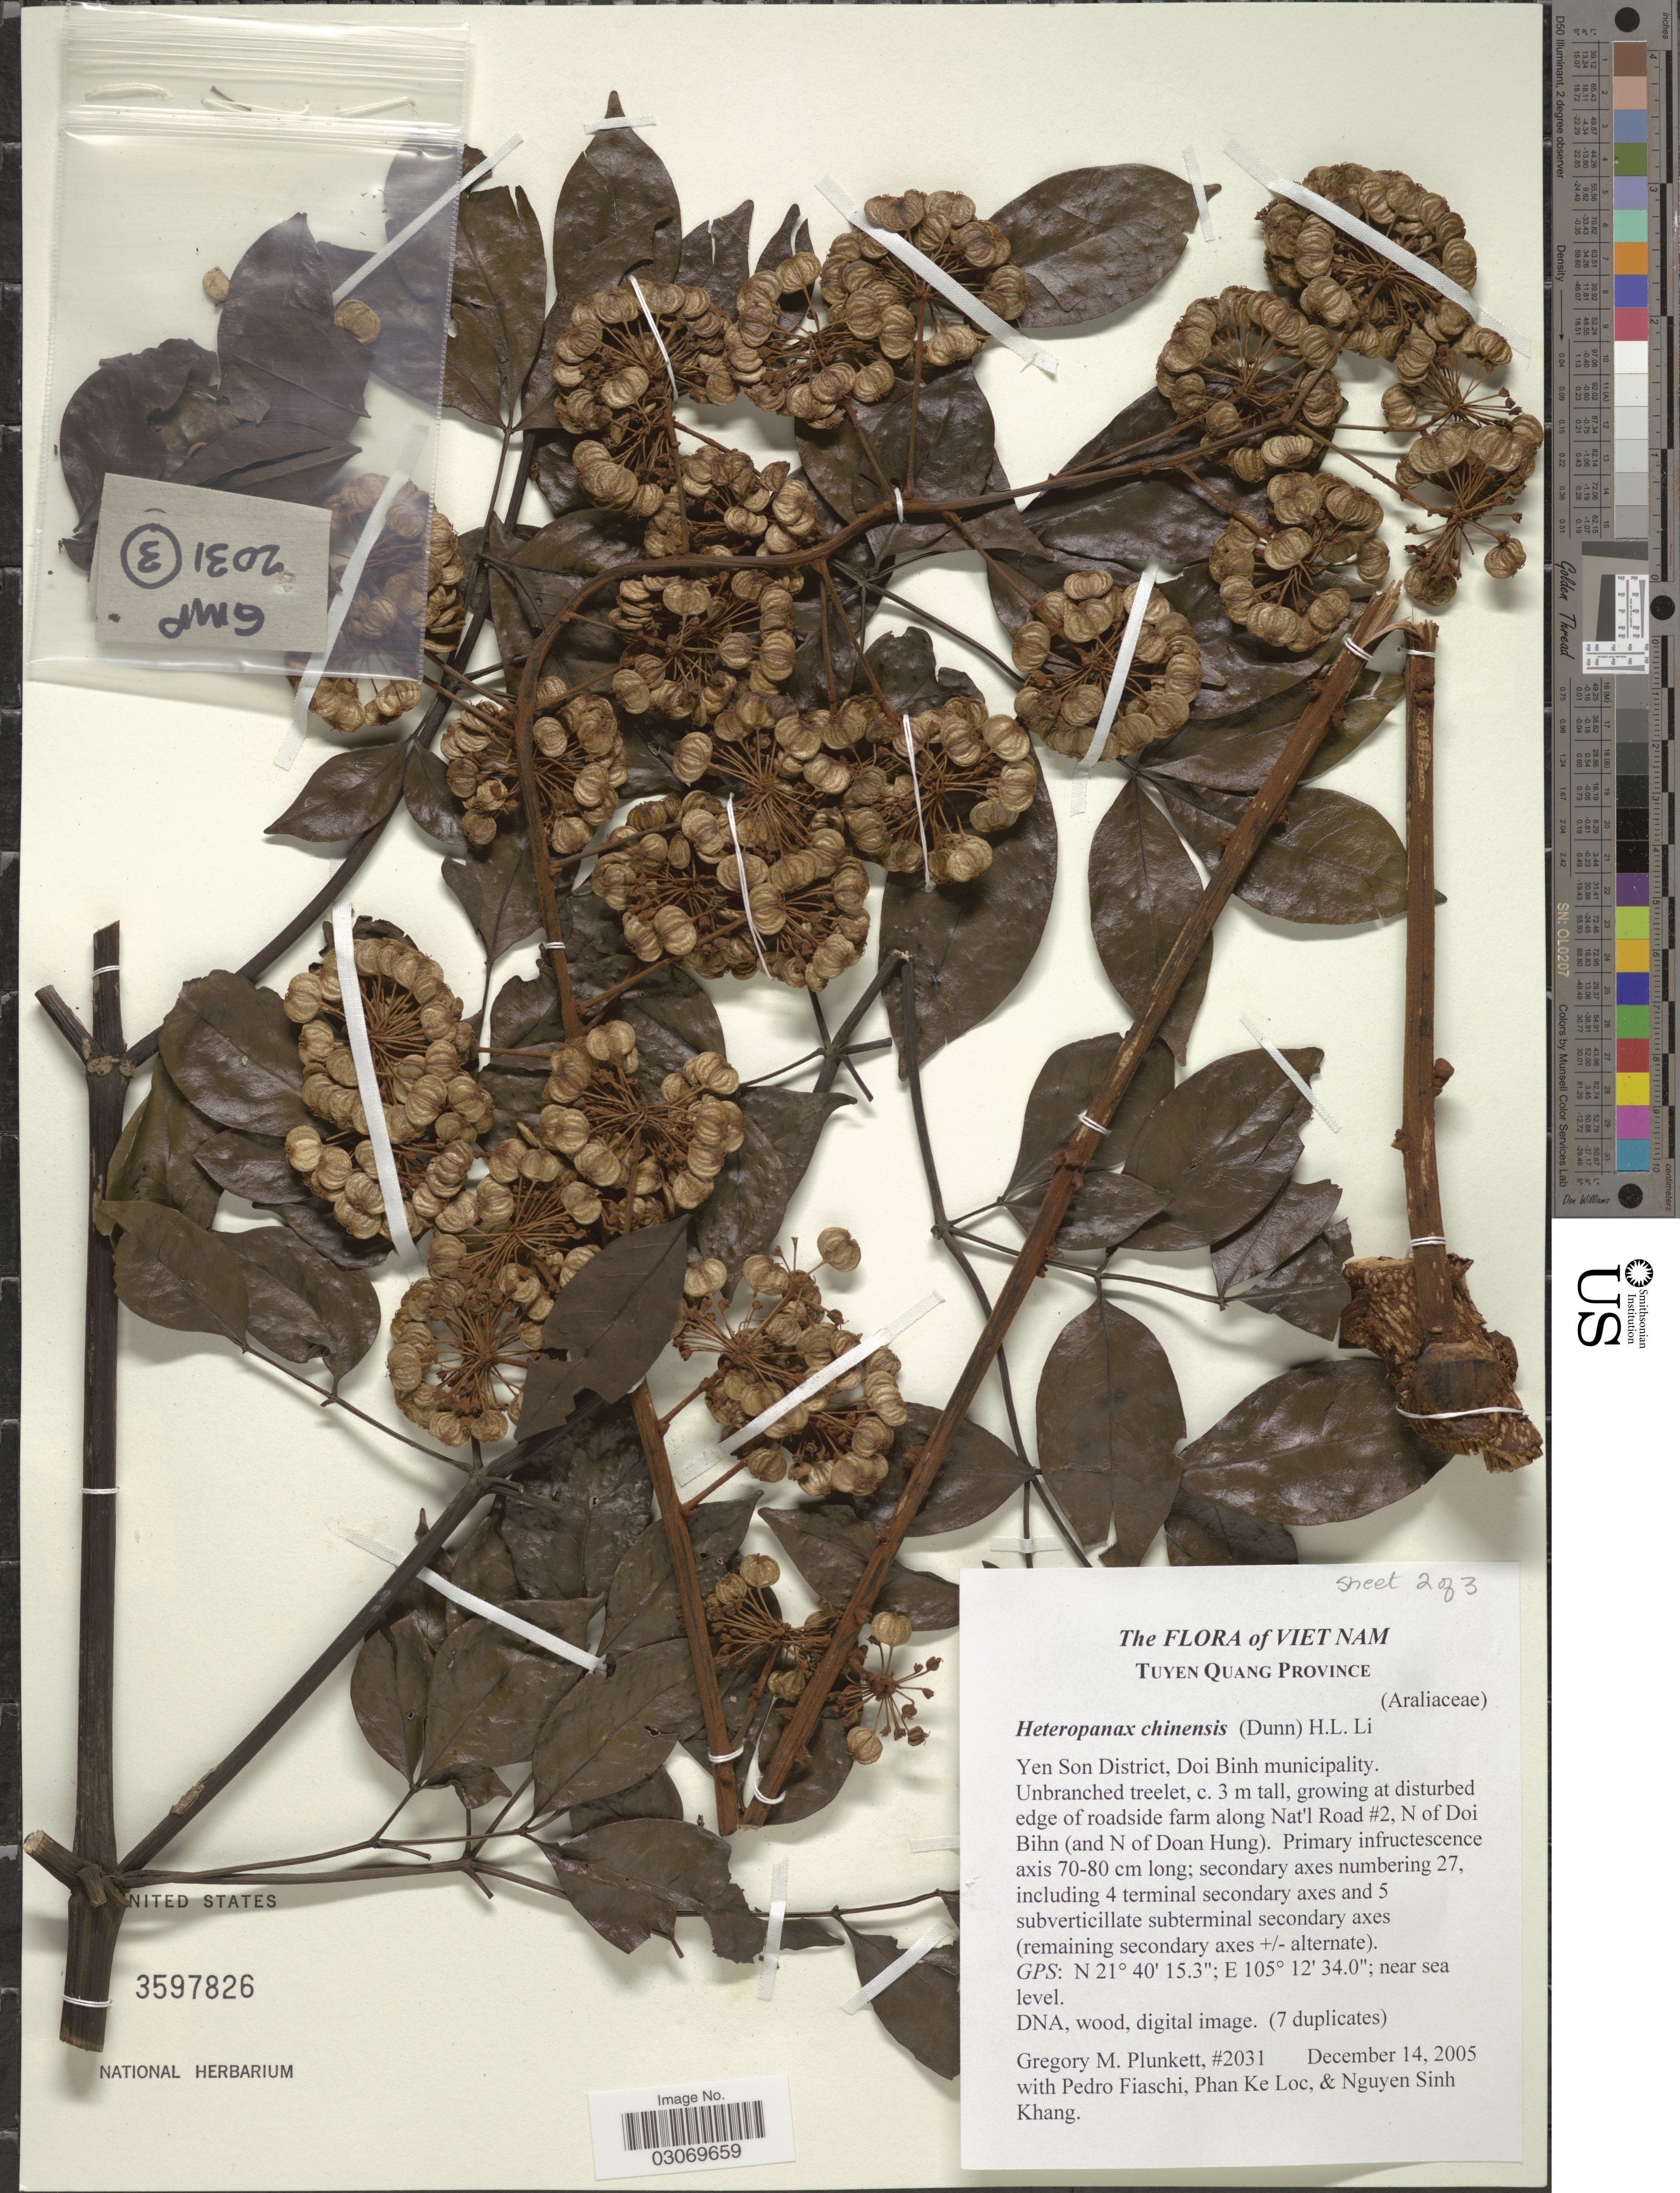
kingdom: Plantae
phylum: Tracheophyta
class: Magnoliopsida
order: Apiales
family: Araliaceae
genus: Heteropanax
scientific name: Heteropanax chinensis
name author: (Dunn) H.L. Li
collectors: G. M. Plunkett, P. Fiaschi, Phan Kê Lôc & N. Khang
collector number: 2031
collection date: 2005-12-14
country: Vietnam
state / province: Tuyen Quang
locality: Yen Son District, Doi Binh municipality, growing at disturbed edge of roadside farm along Nat'l Road #2, N of Doi Bihn (and N of Doan Hung).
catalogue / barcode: US 3597826